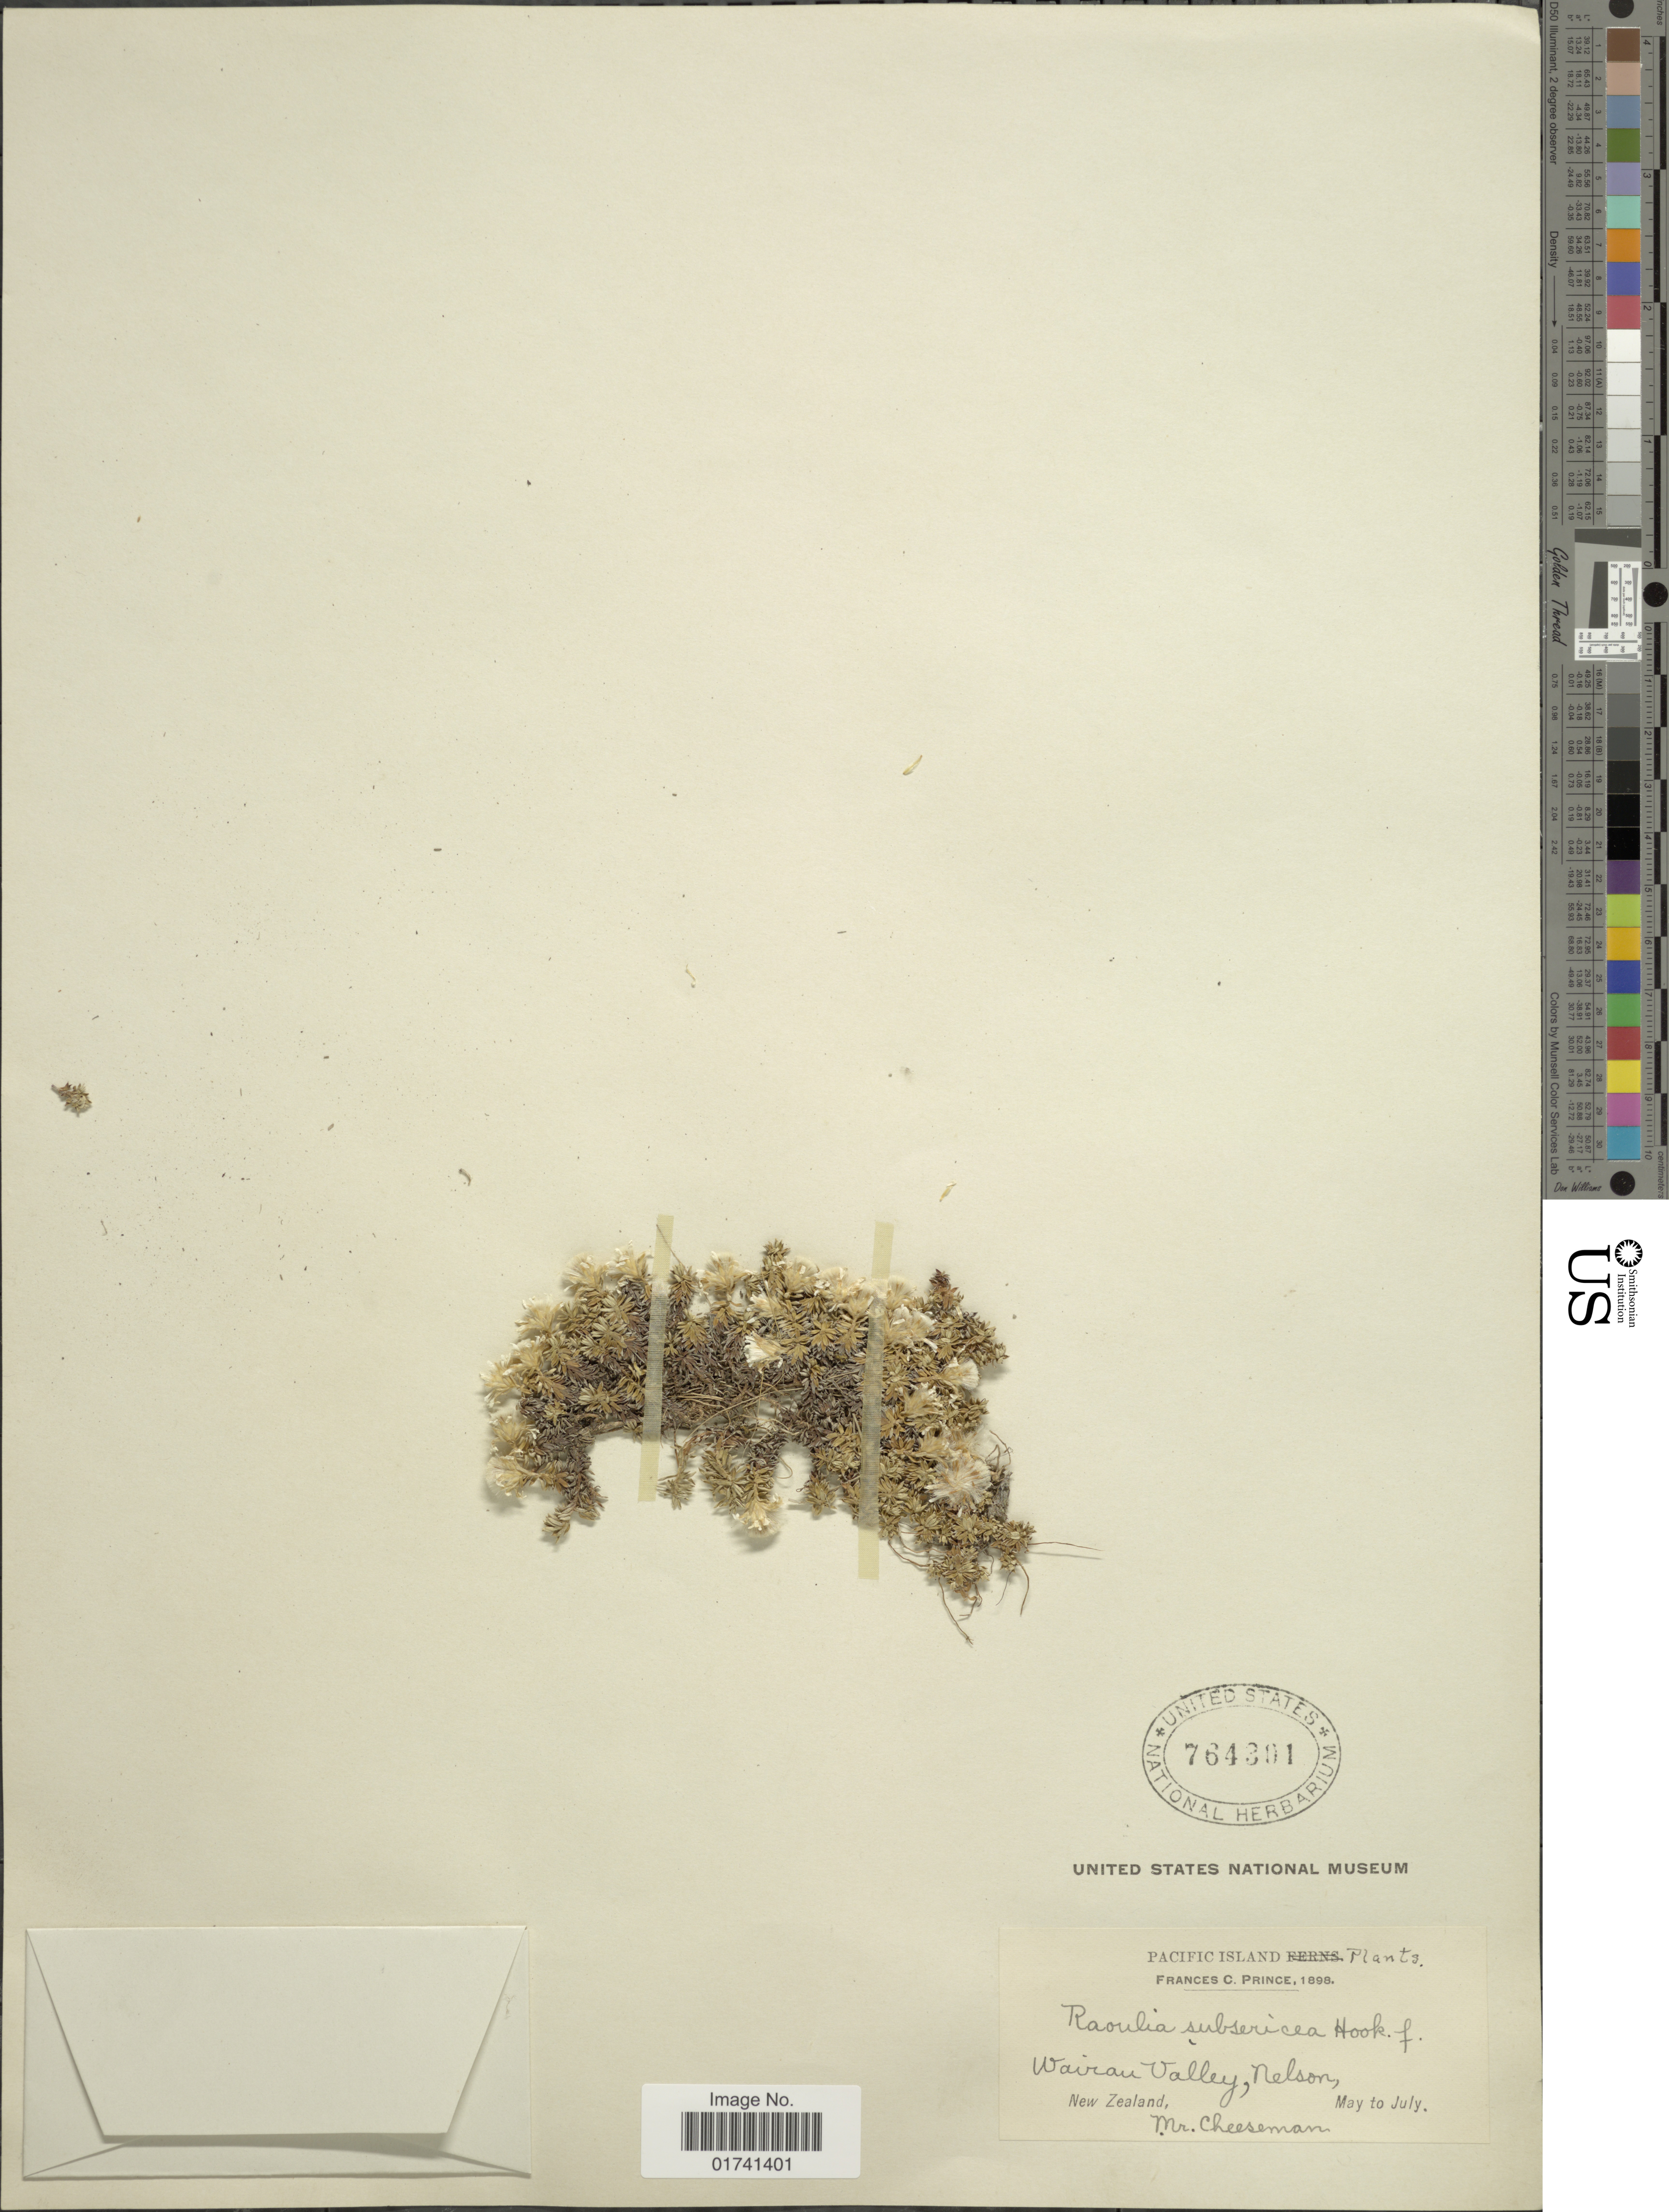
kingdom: Plantae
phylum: Tracheophyta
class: Magnoliopsida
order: Asterales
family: Asteraceae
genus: Raoulia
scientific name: Raoulia subsericea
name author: Hook. f.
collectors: Cheeseman & F. Prince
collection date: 1898-05/1898-07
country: New Zealand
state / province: Nelson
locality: Pacific Island, Warau Valley.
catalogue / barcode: US 764801